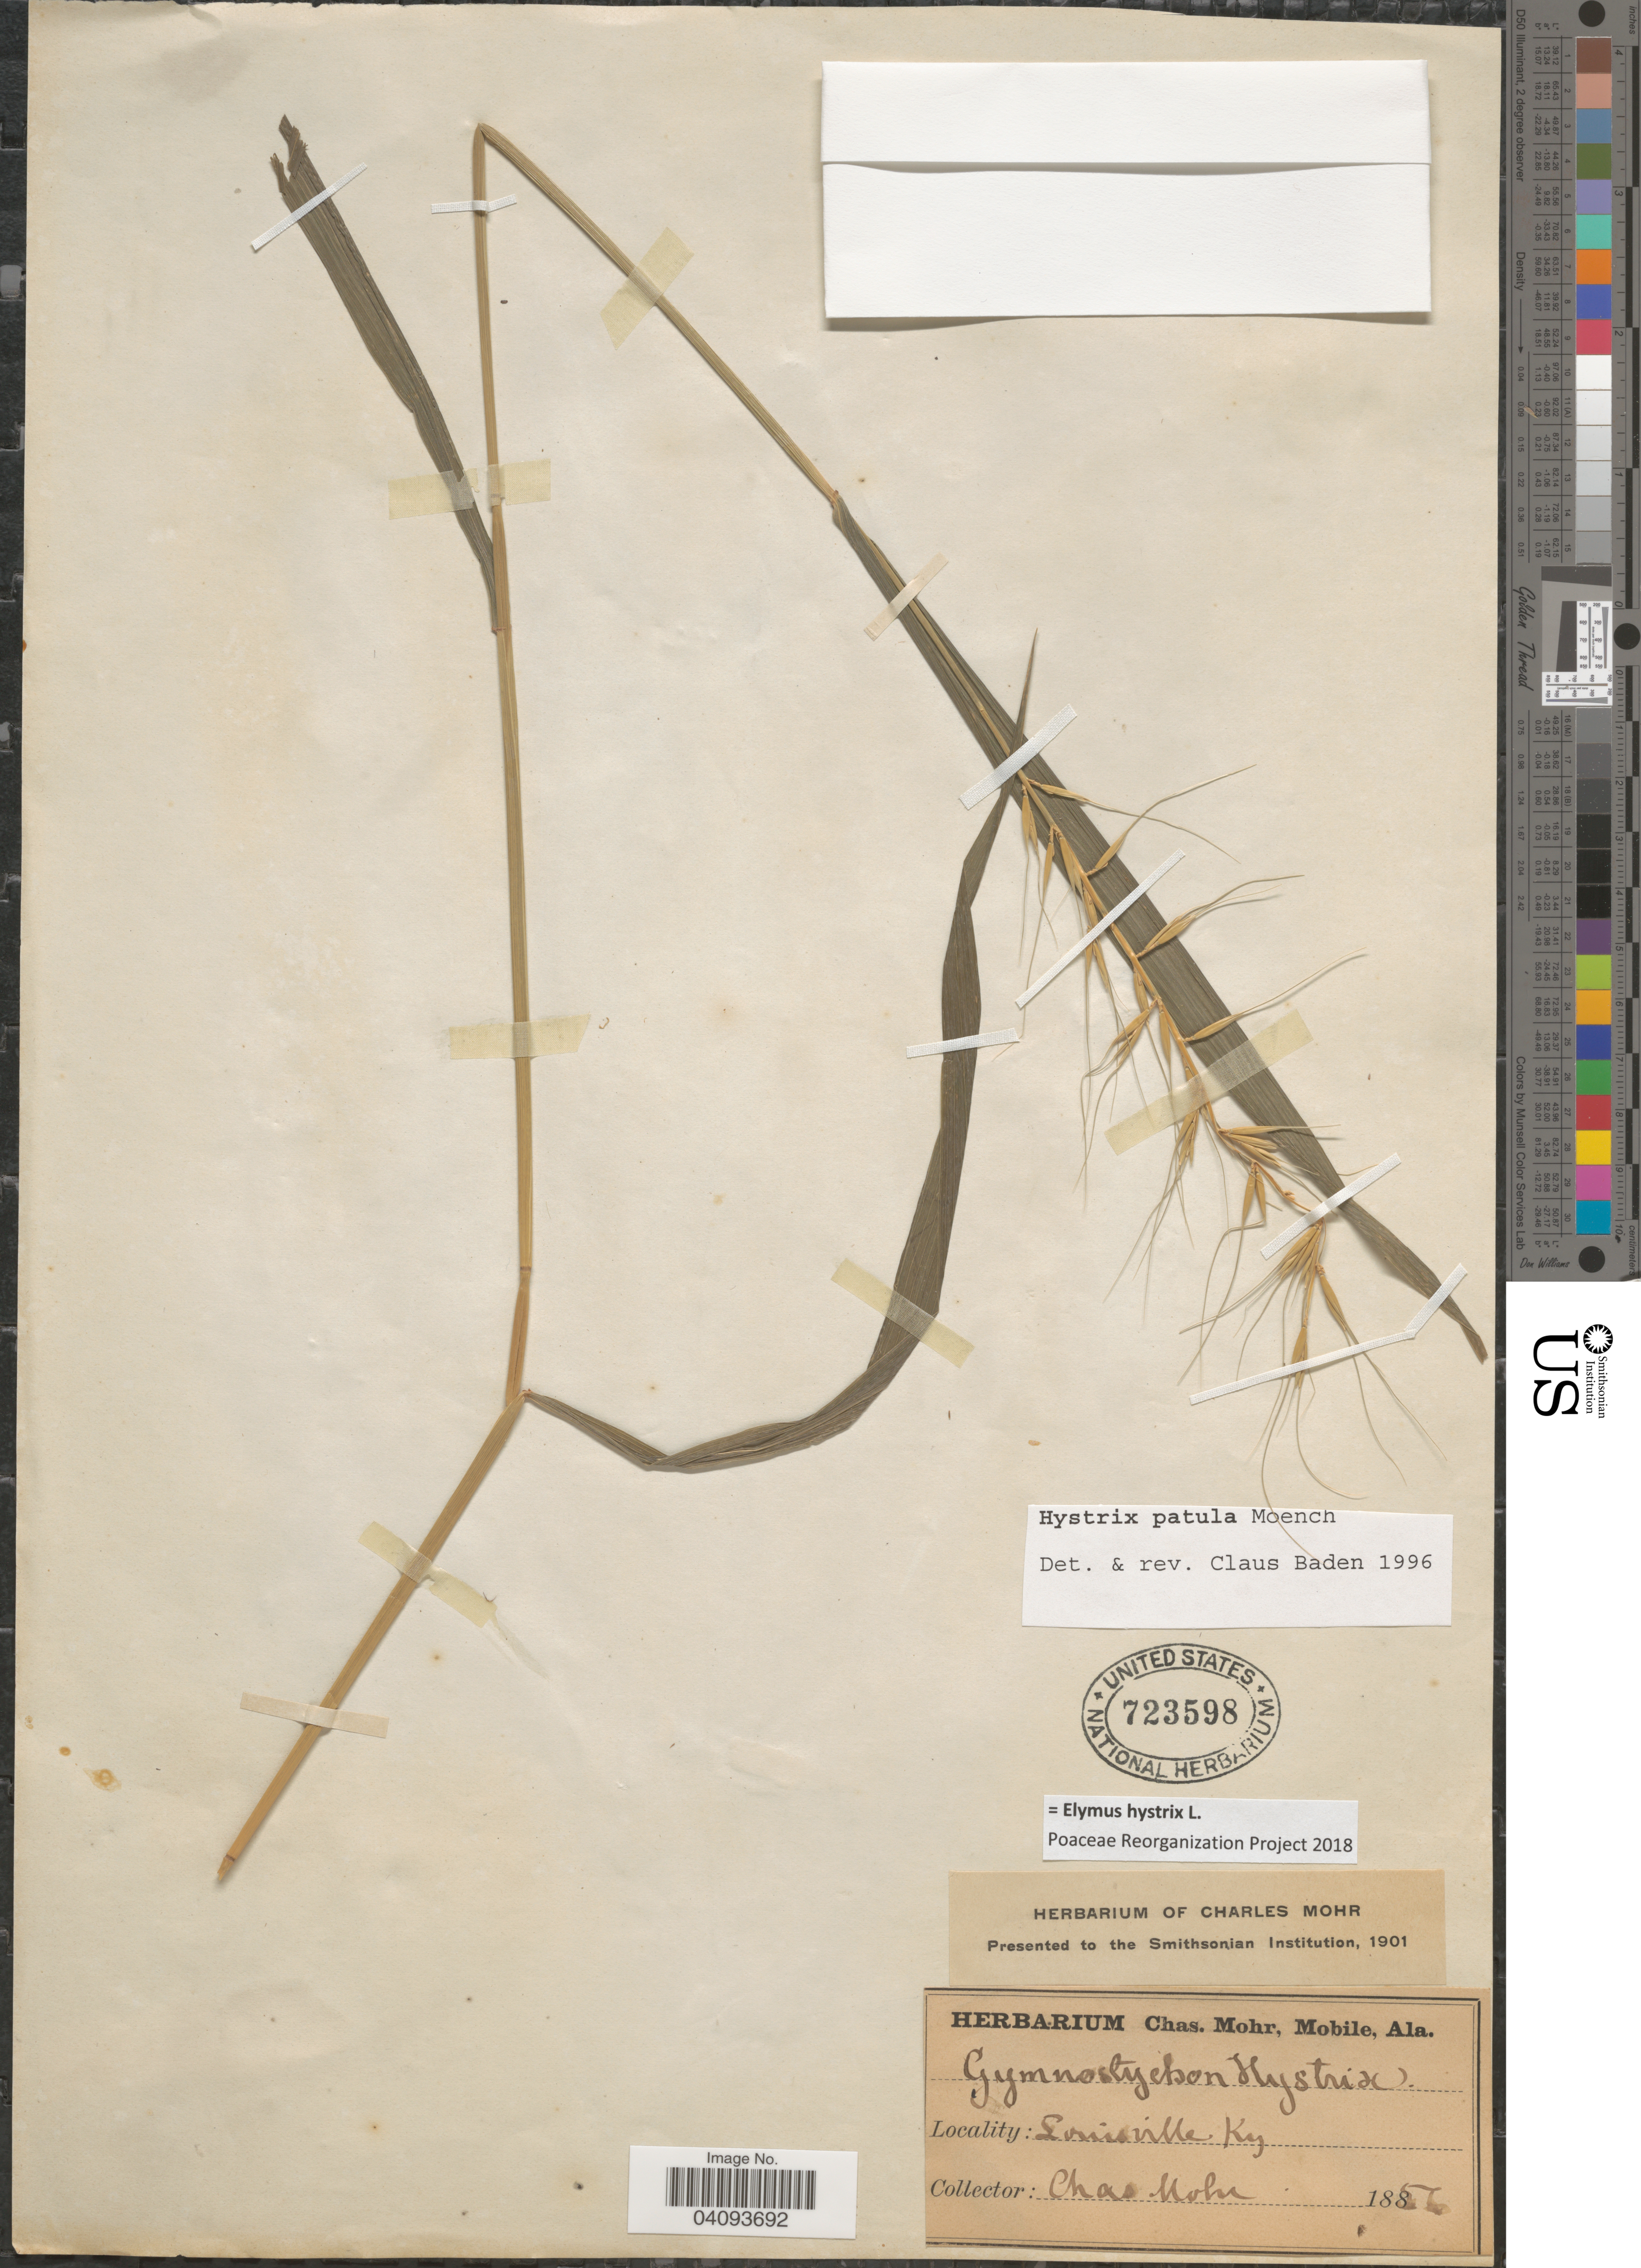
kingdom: Plantae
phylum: Tracheophyta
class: Liliopsida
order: Poales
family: Poaceae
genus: Elymus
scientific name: Elymus hystrix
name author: L.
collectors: Mohr, C. T. (herbarium)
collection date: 1887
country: United States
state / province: Kentucky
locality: Louisville.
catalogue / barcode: US 723598